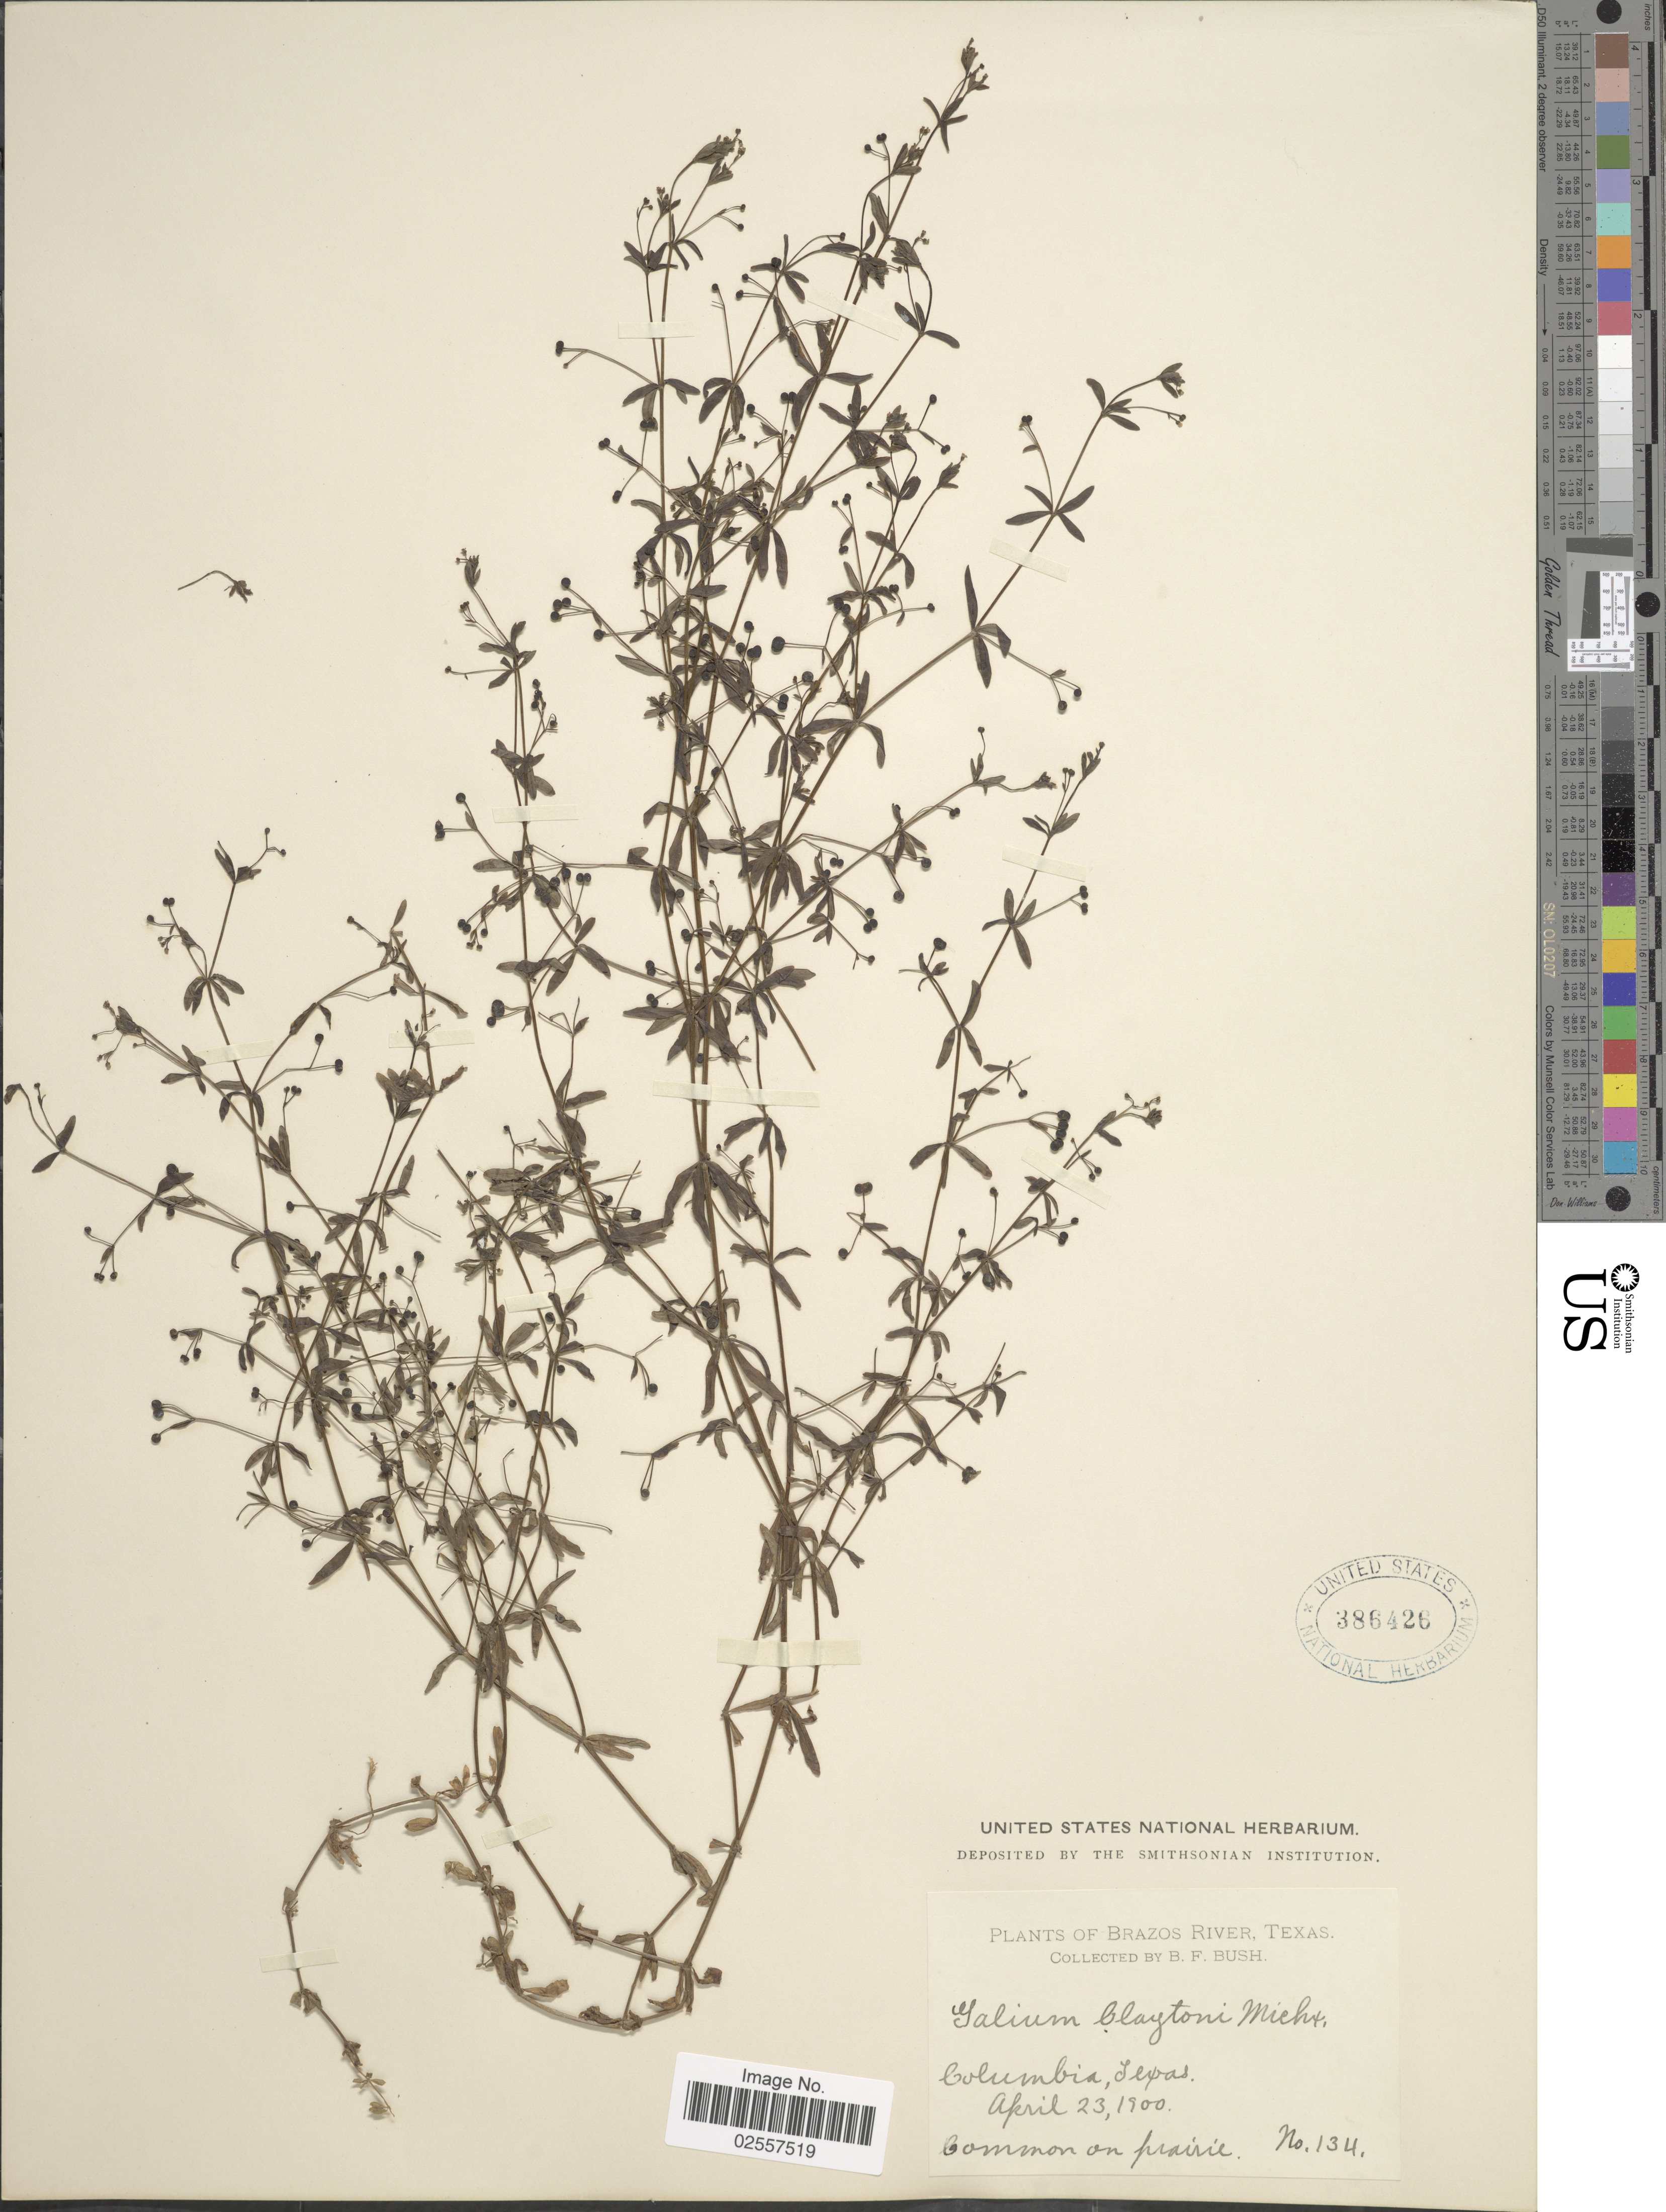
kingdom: Plantae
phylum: Tracheophyta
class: Magnoliopsida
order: Gentianales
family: Rubiaceae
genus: Galium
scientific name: Galium claytoni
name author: Michx.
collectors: B. F. Bush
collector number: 134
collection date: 1900-04-23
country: United States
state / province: Texas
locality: Brazos River, Columbia, Common on prairie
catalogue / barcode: US 386426